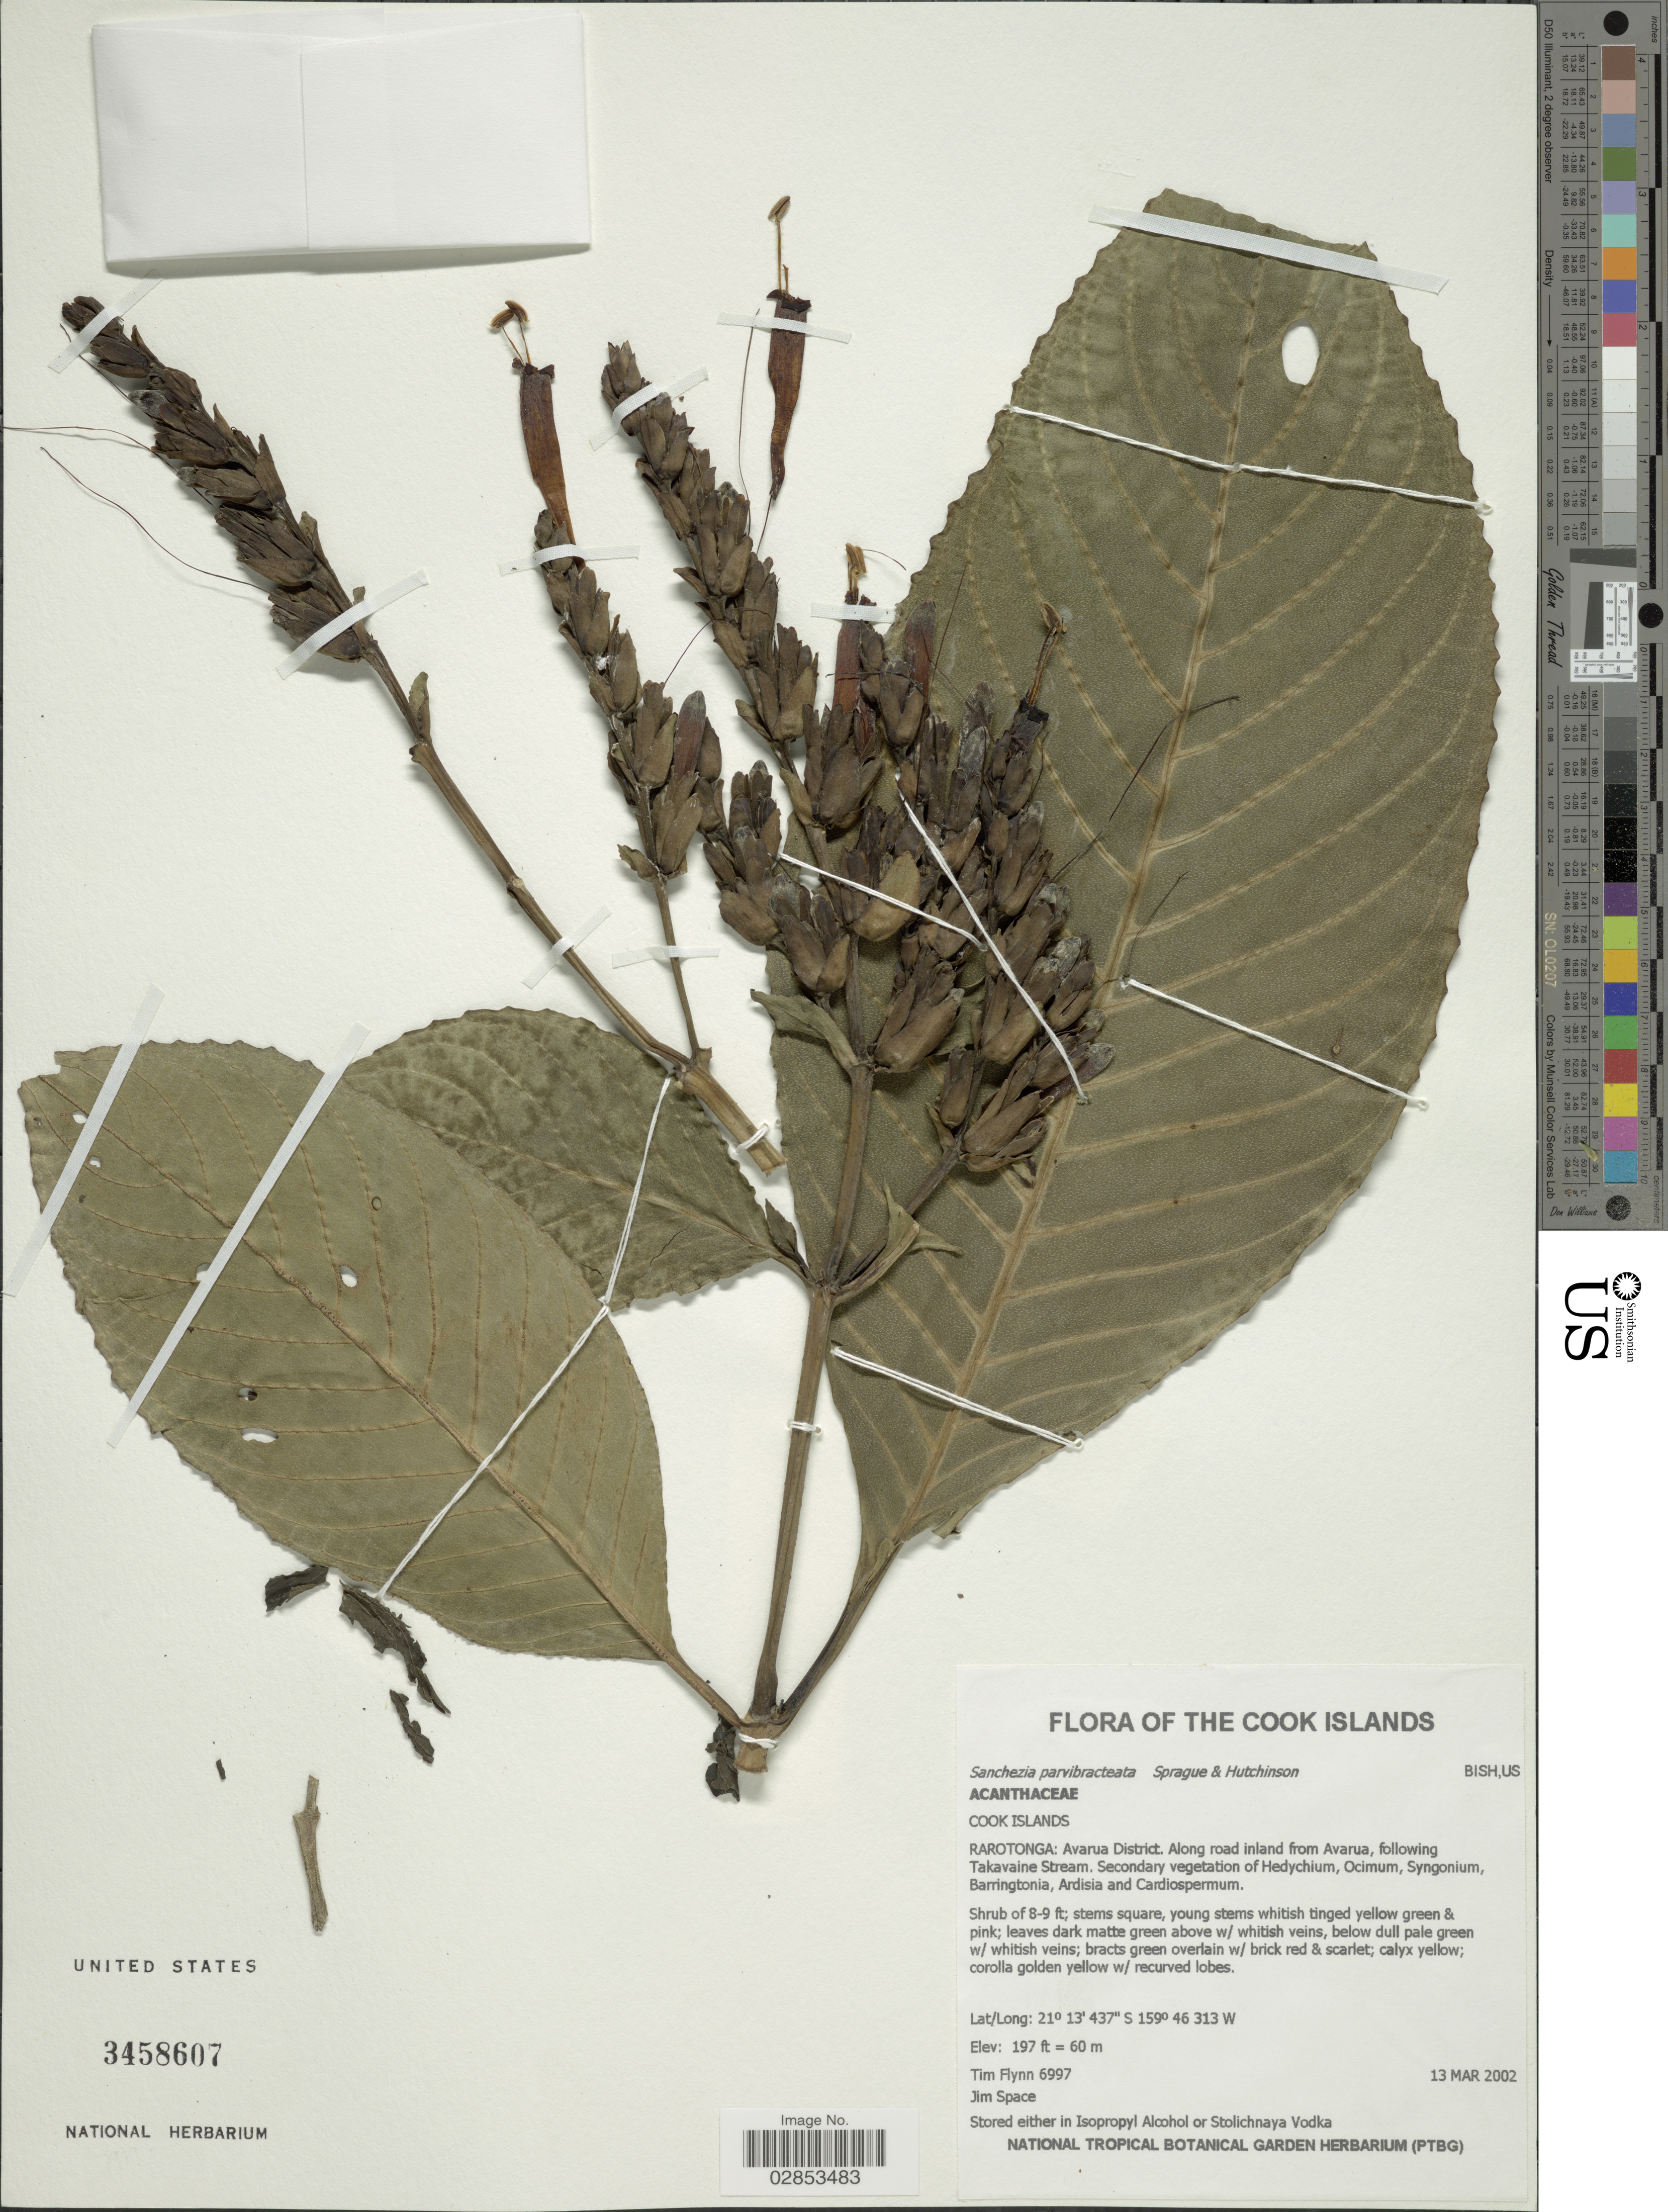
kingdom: Plantae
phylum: Tracheophyta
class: Magnoliopsida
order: Lamiales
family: Acanthaceae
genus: Sanchezia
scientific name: Sanchezia parvibracteata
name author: Sprague & Hutch.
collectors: T. Flynn & J. Space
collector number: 6997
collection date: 2002-03-13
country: Cook Islands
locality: Rarotonga: Avarua District. Along road inland from Avarua, following Takavaline Stream.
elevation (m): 60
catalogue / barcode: US 3458607